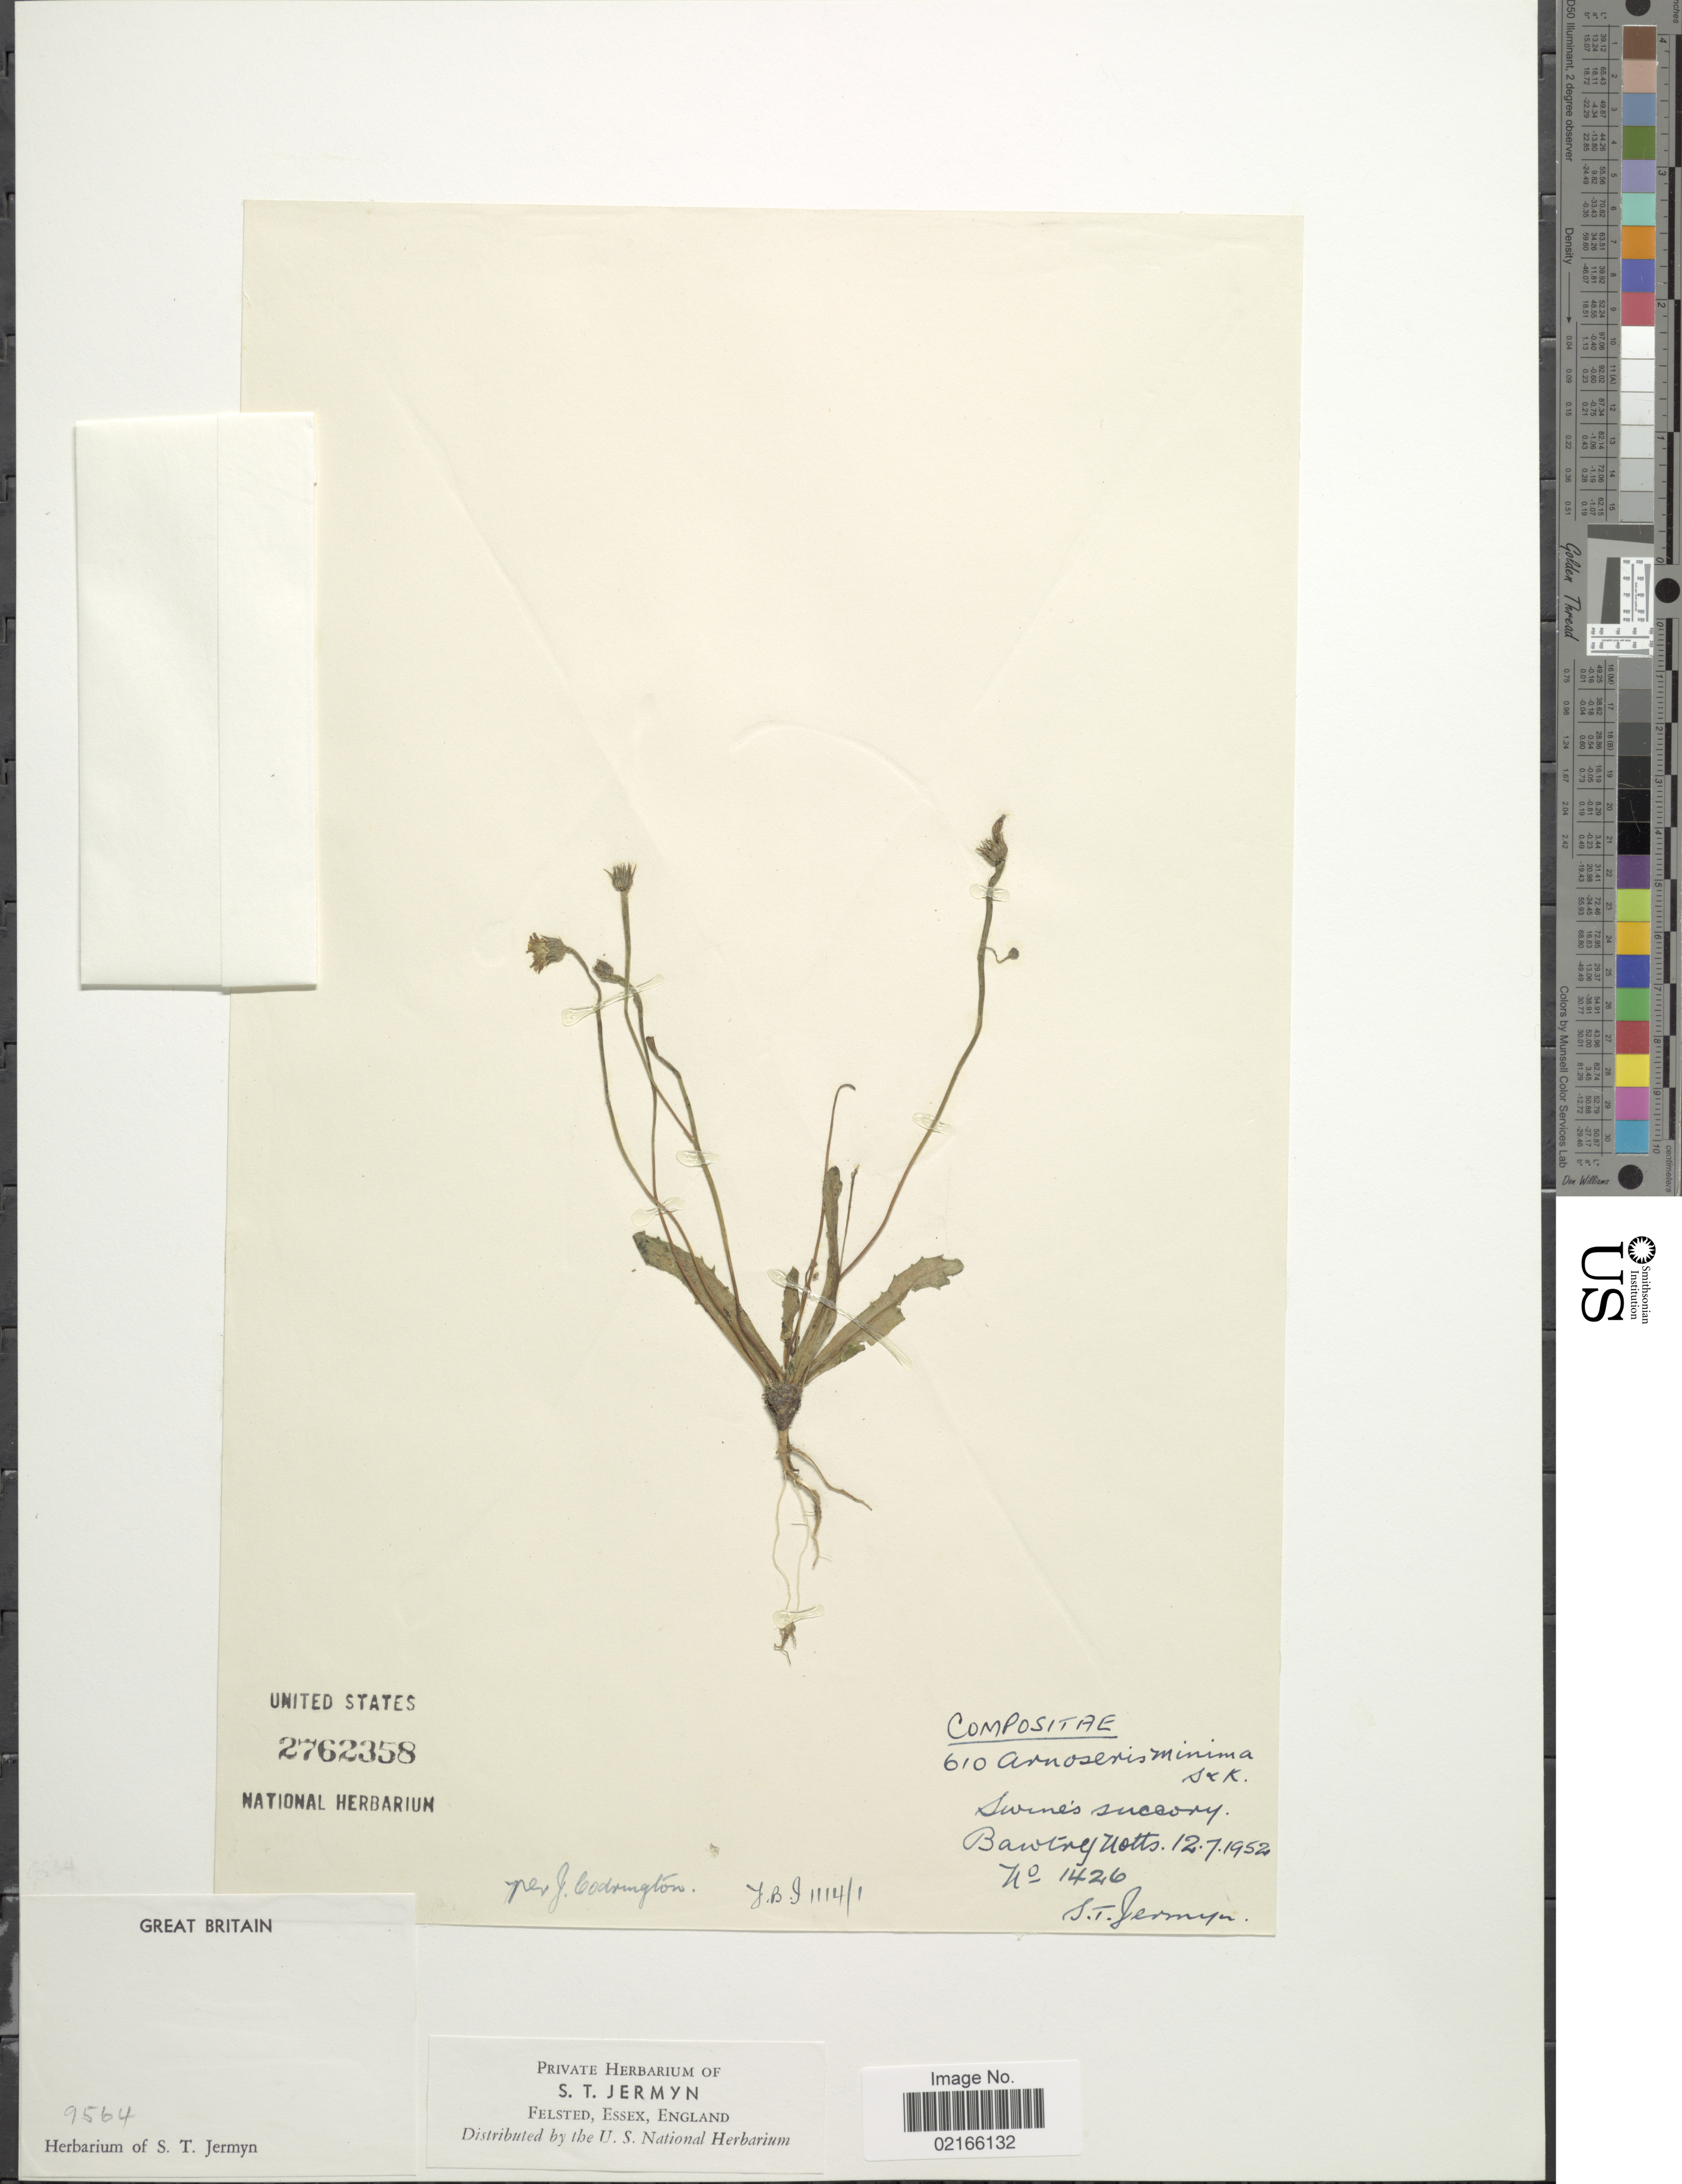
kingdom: Plantae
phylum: Tracheophyta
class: Magnoliopsida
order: Asterales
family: Asteraceae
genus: Arnoseris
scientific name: Arnoseris minima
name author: (L.) Schweigg. & Körte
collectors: S. Jermyn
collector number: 1426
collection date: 1952-07-12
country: United Kingdom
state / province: England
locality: Bawtry Notts.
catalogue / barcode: US 2762358